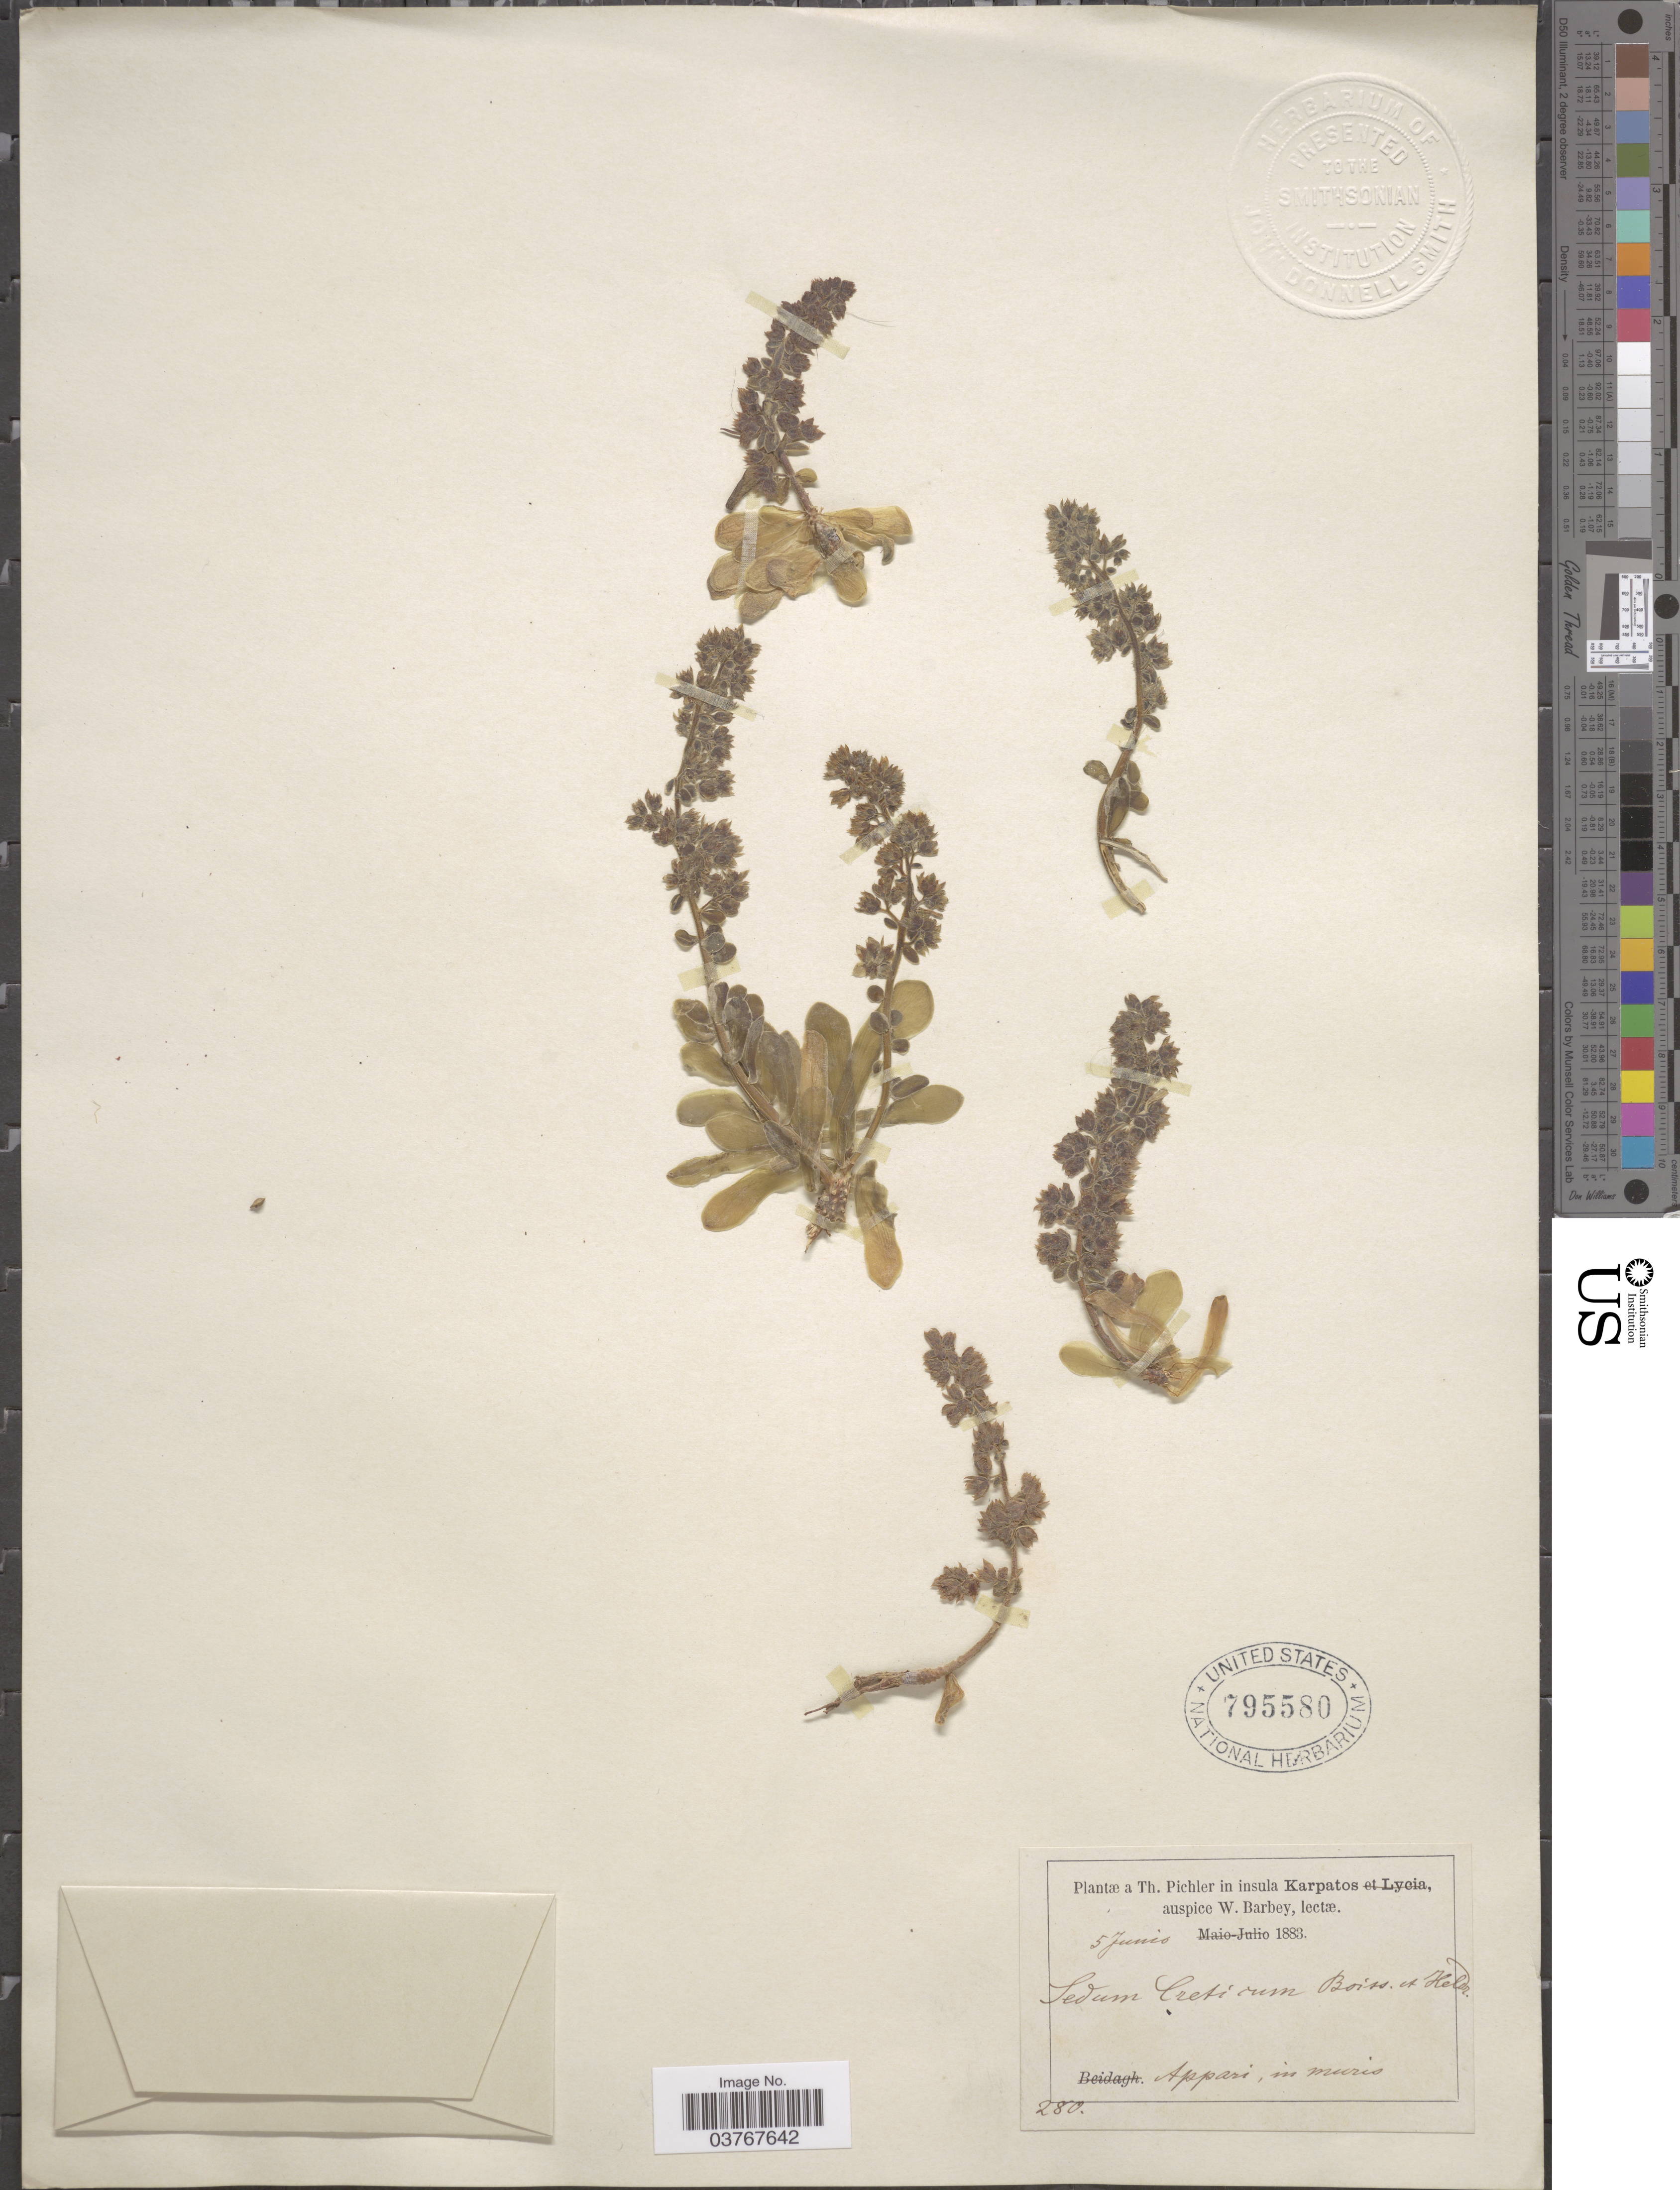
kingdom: Plantae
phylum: Tracheophyta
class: Magnoliopsida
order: Saxifragales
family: Crassulaceae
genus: Sedum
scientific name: Sedum creticum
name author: C. Presl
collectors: T. Pichler & W. Barbey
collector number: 280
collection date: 1883-06-05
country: Greece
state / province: South Aegean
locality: Insula Karpatos. Appari, in muris.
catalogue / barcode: US 795580